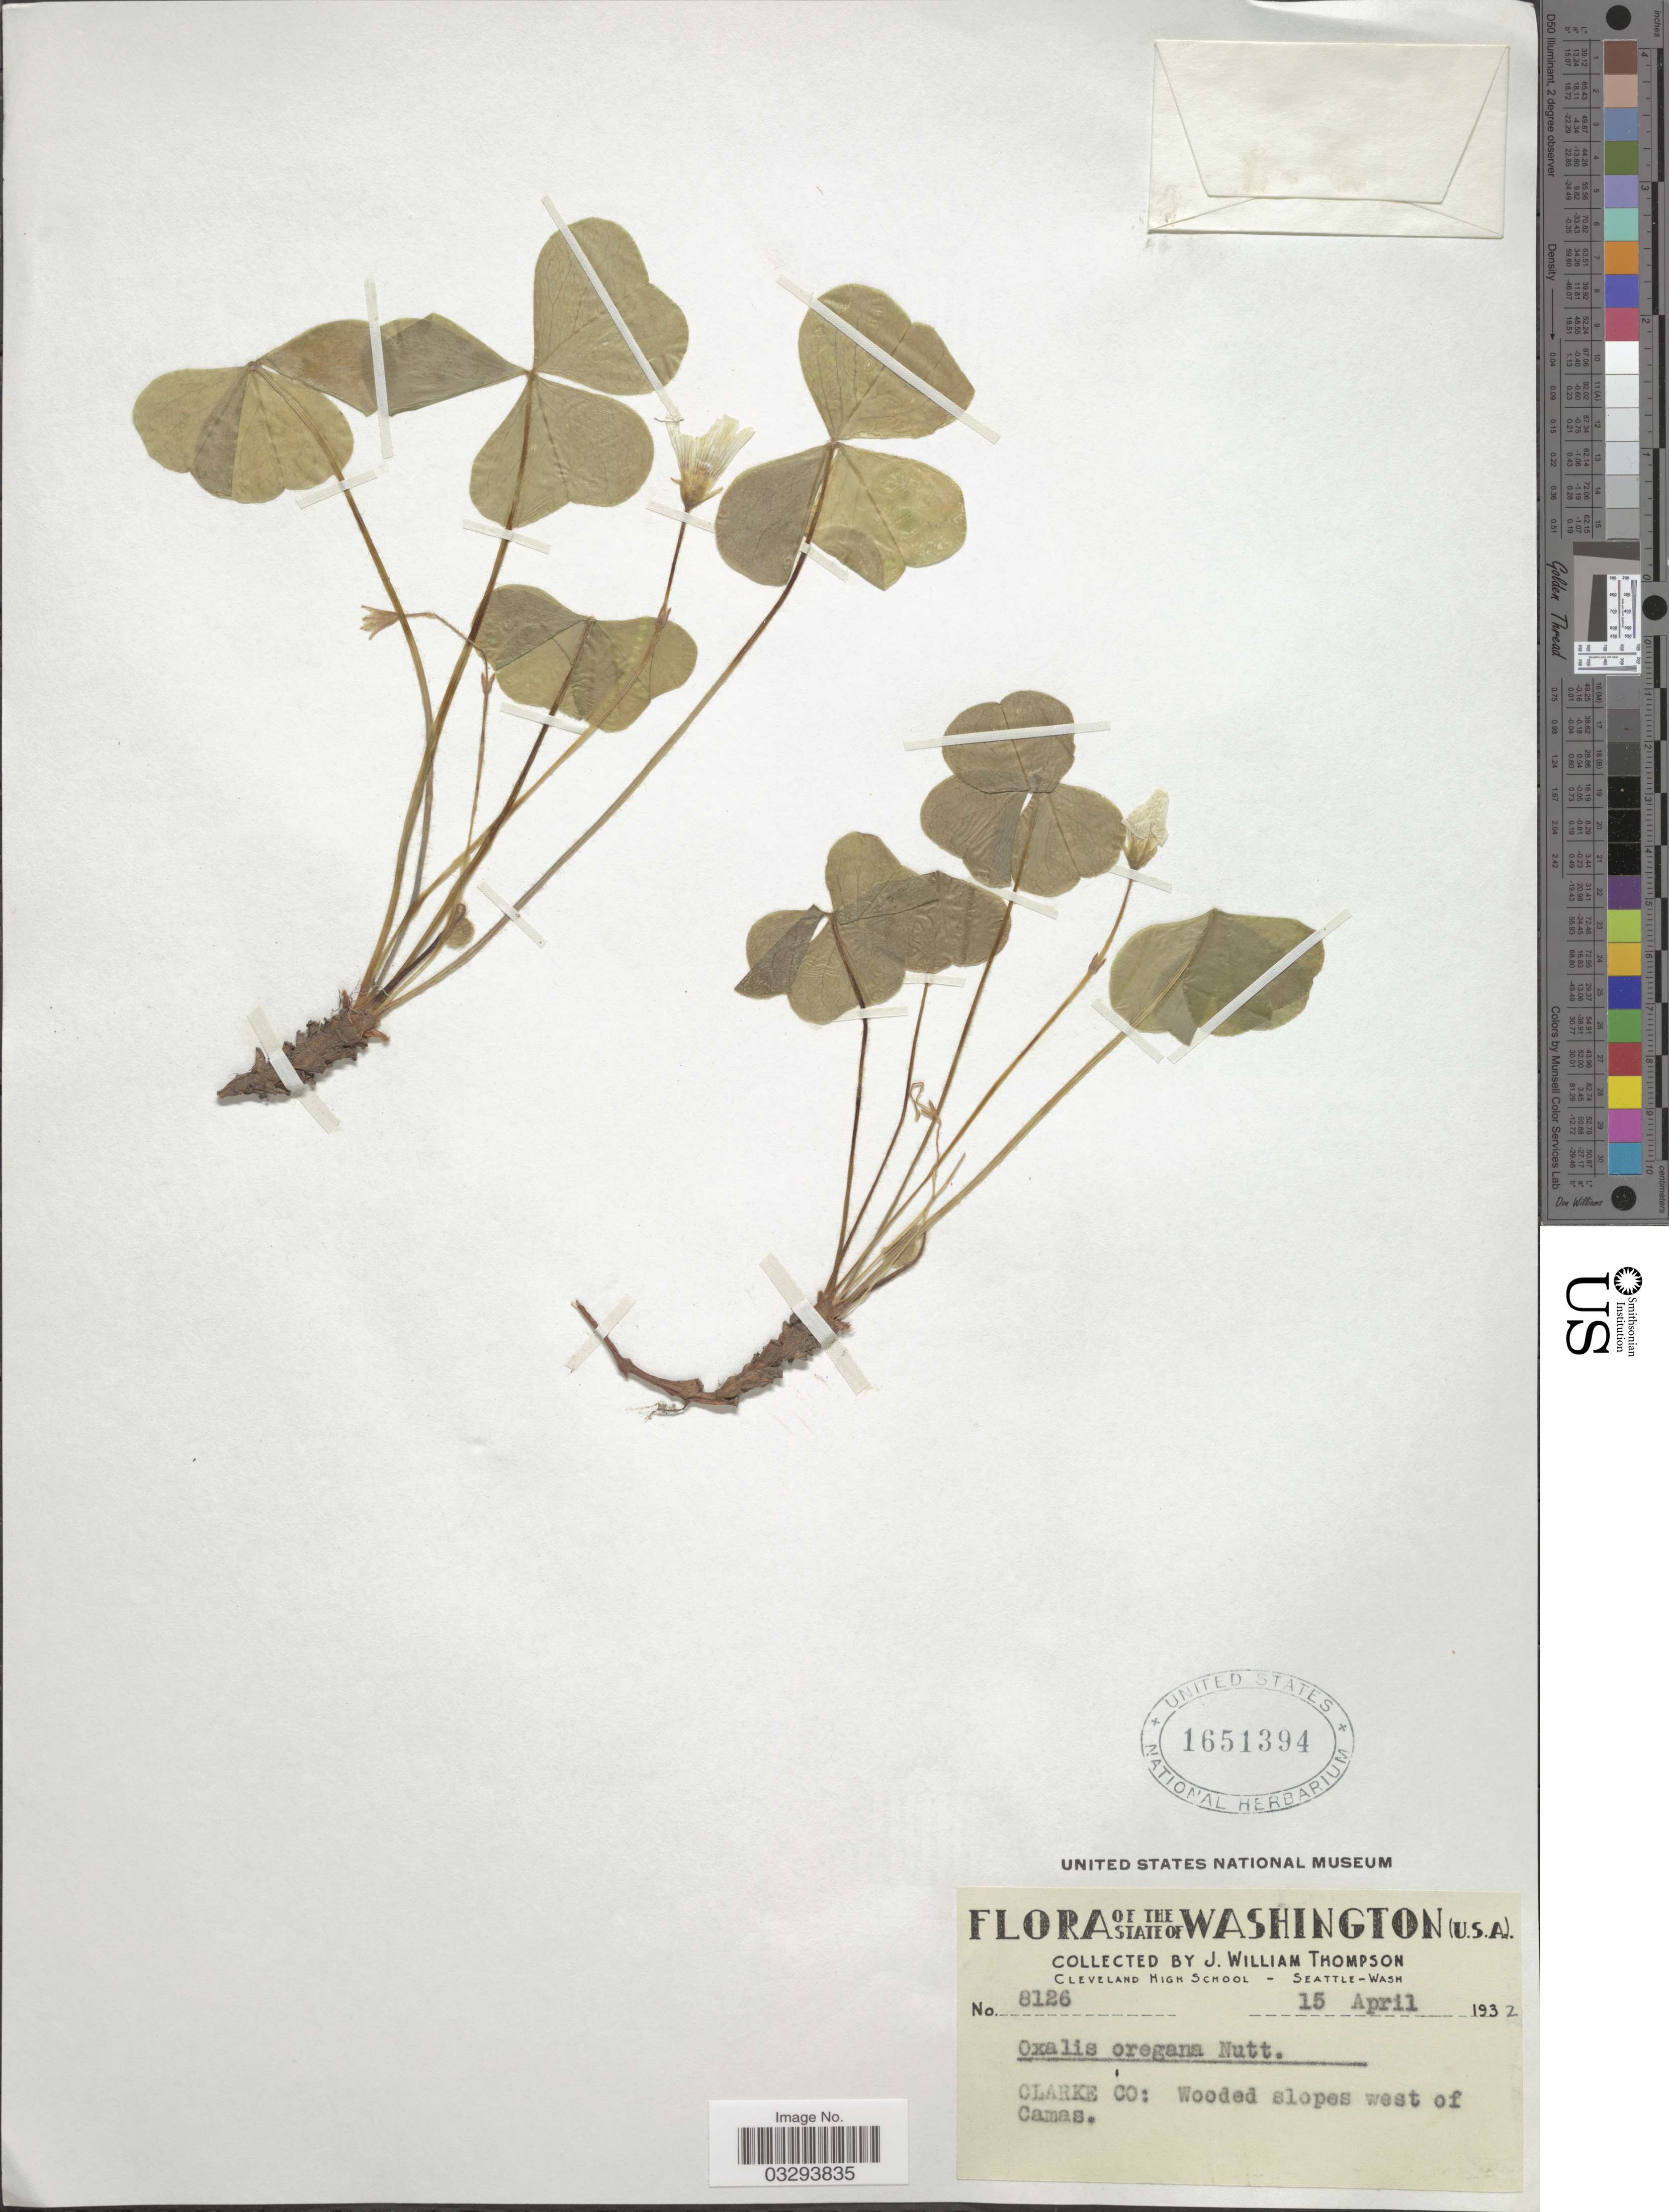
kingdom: Plantae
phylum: Tracheophyta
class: Magnoliopsida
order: Oxalidales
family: Oxalidaceae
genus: Oxalis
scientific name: Oxalis oregana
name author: Nutt.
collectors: J. W. Thompson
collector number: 8126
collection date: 1932-04-15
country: United States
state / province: Washington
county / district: Clark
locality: Clarke Co: Wooded slopes west of Camas.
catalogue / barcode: US 1651394